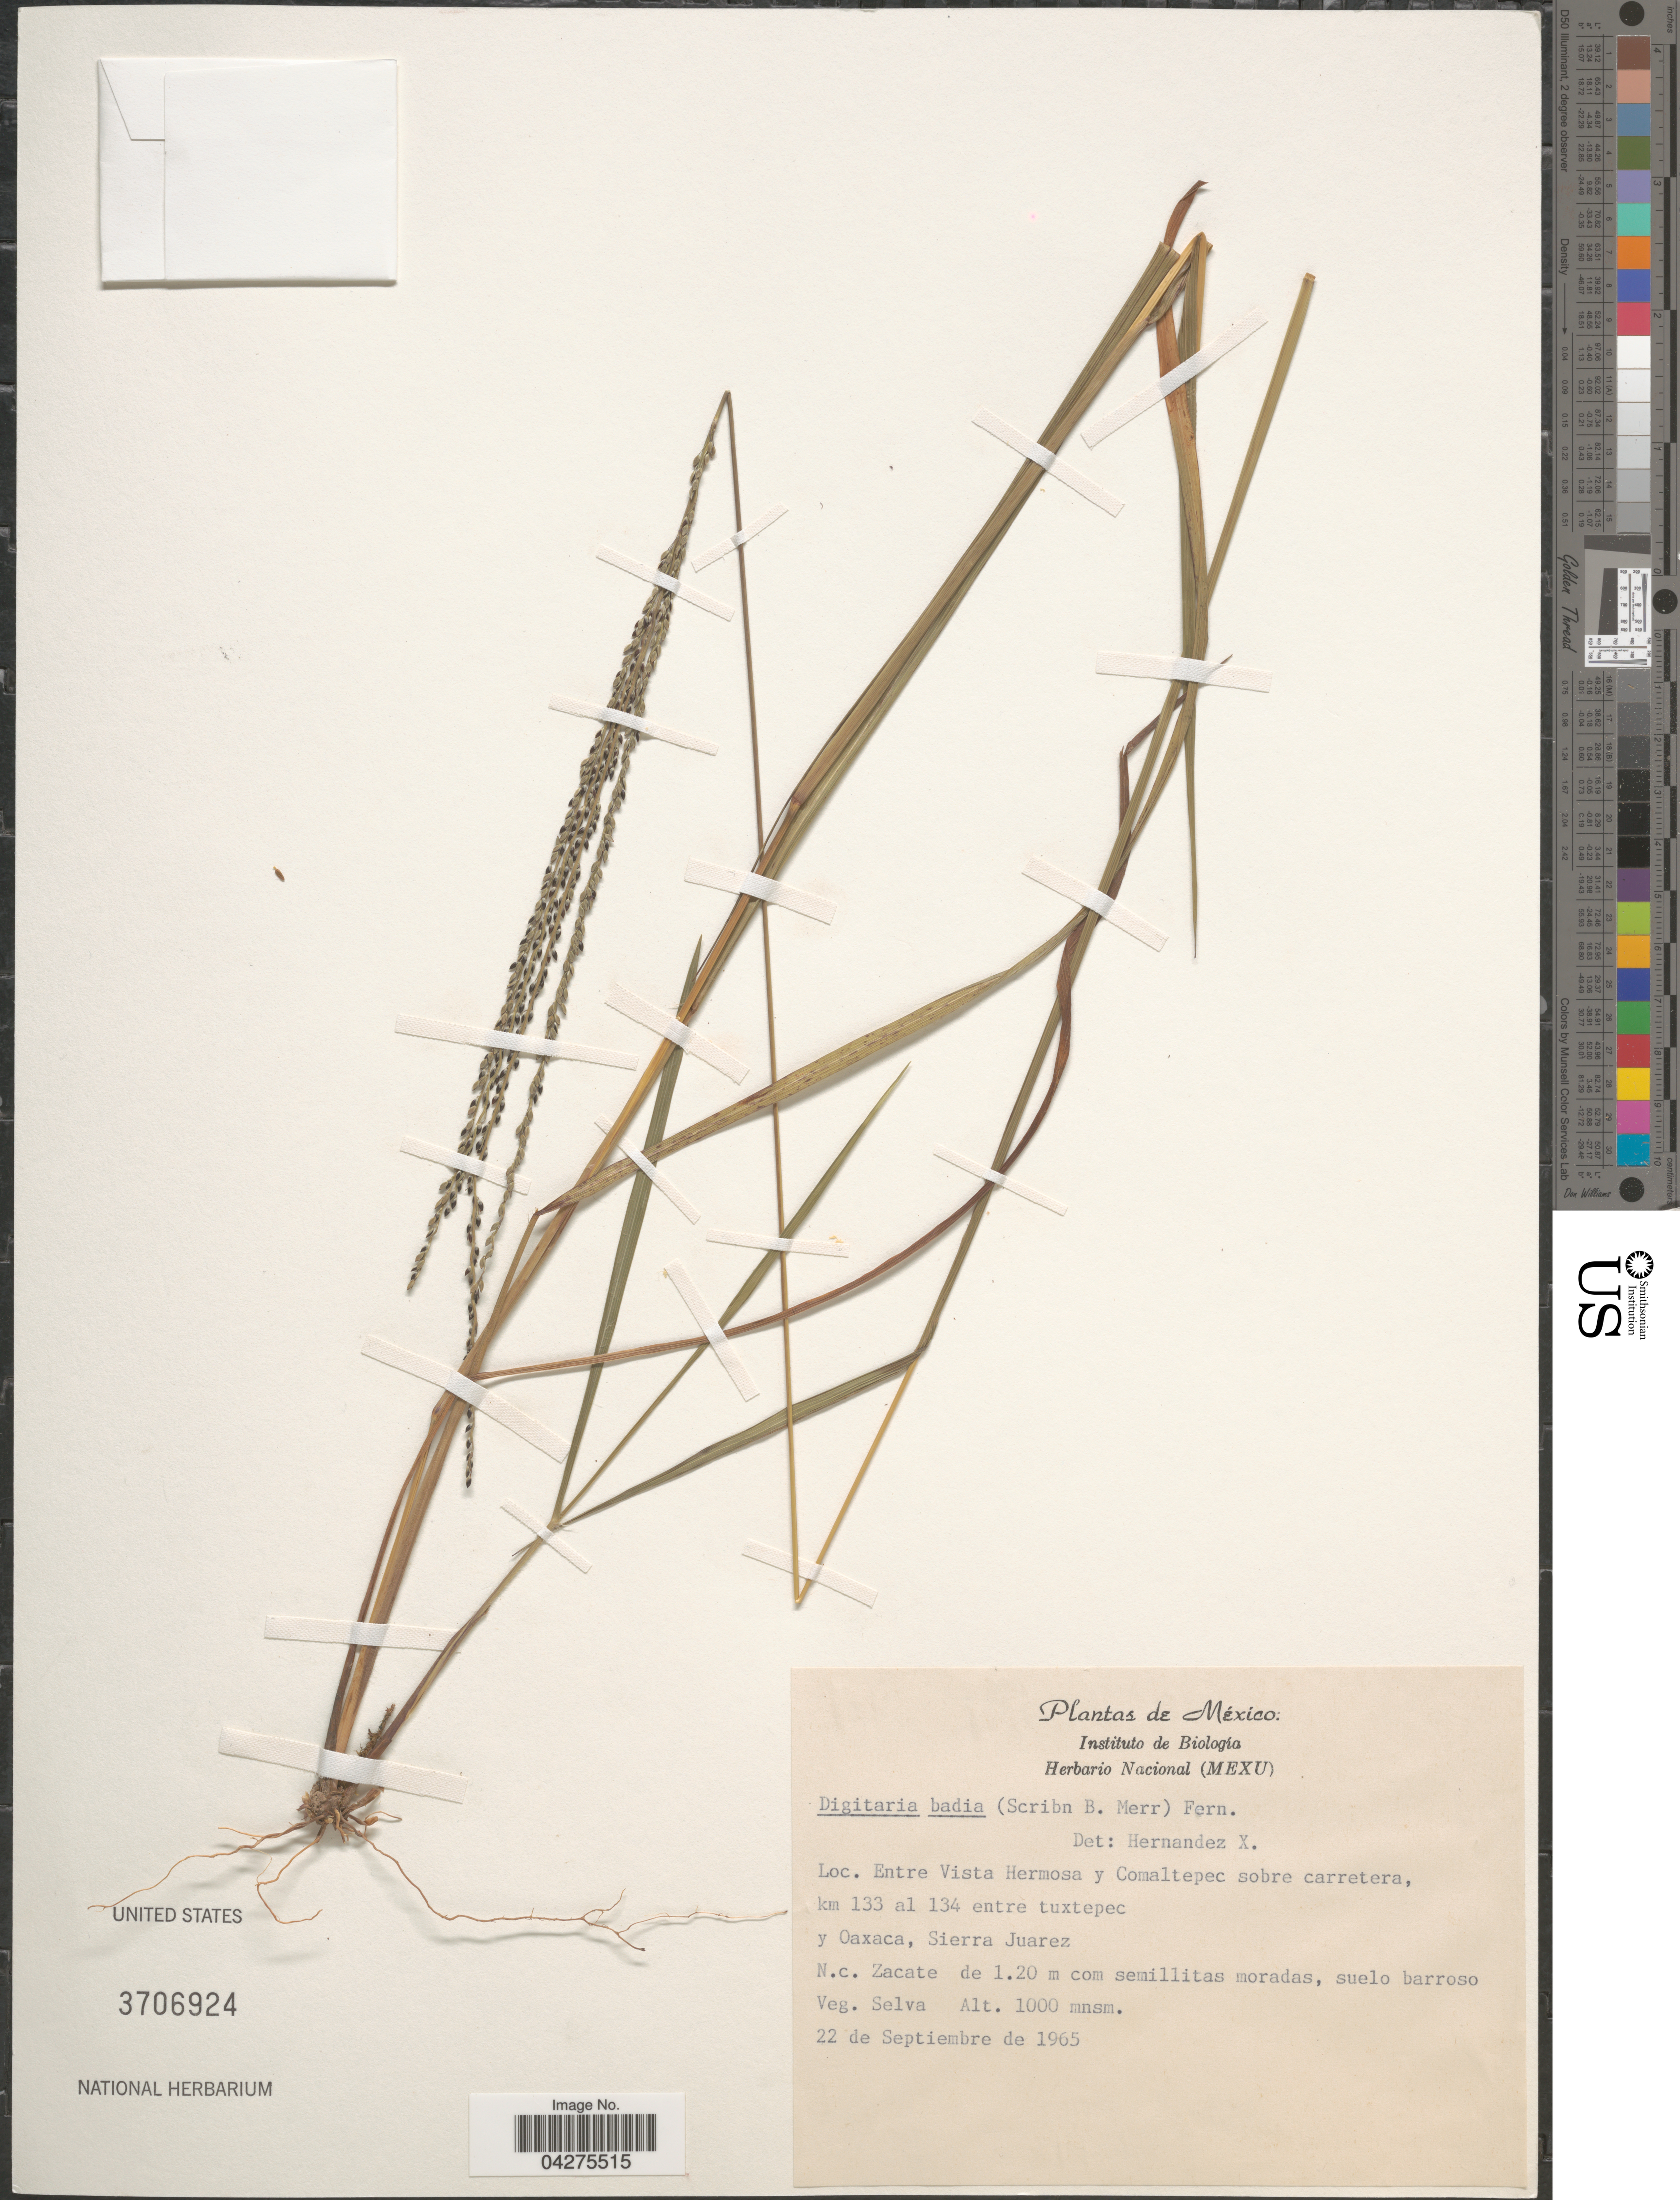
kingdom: Plantae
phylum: Tracheophyta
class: Liliopsida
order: Poales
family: Poaceae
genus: Digitaria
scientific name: Digitaria badia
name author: (Scribn. & Merr.) Fernald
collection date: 1965-09-22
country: Mexico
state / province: Oaxaca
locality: Entre Vista Hermosa y Comaltepec sobre carretera, km 133 al 134 entre tuxtepec y Oaxaca, Sierra Juarez.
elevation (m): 1000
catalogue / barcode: US 3706924